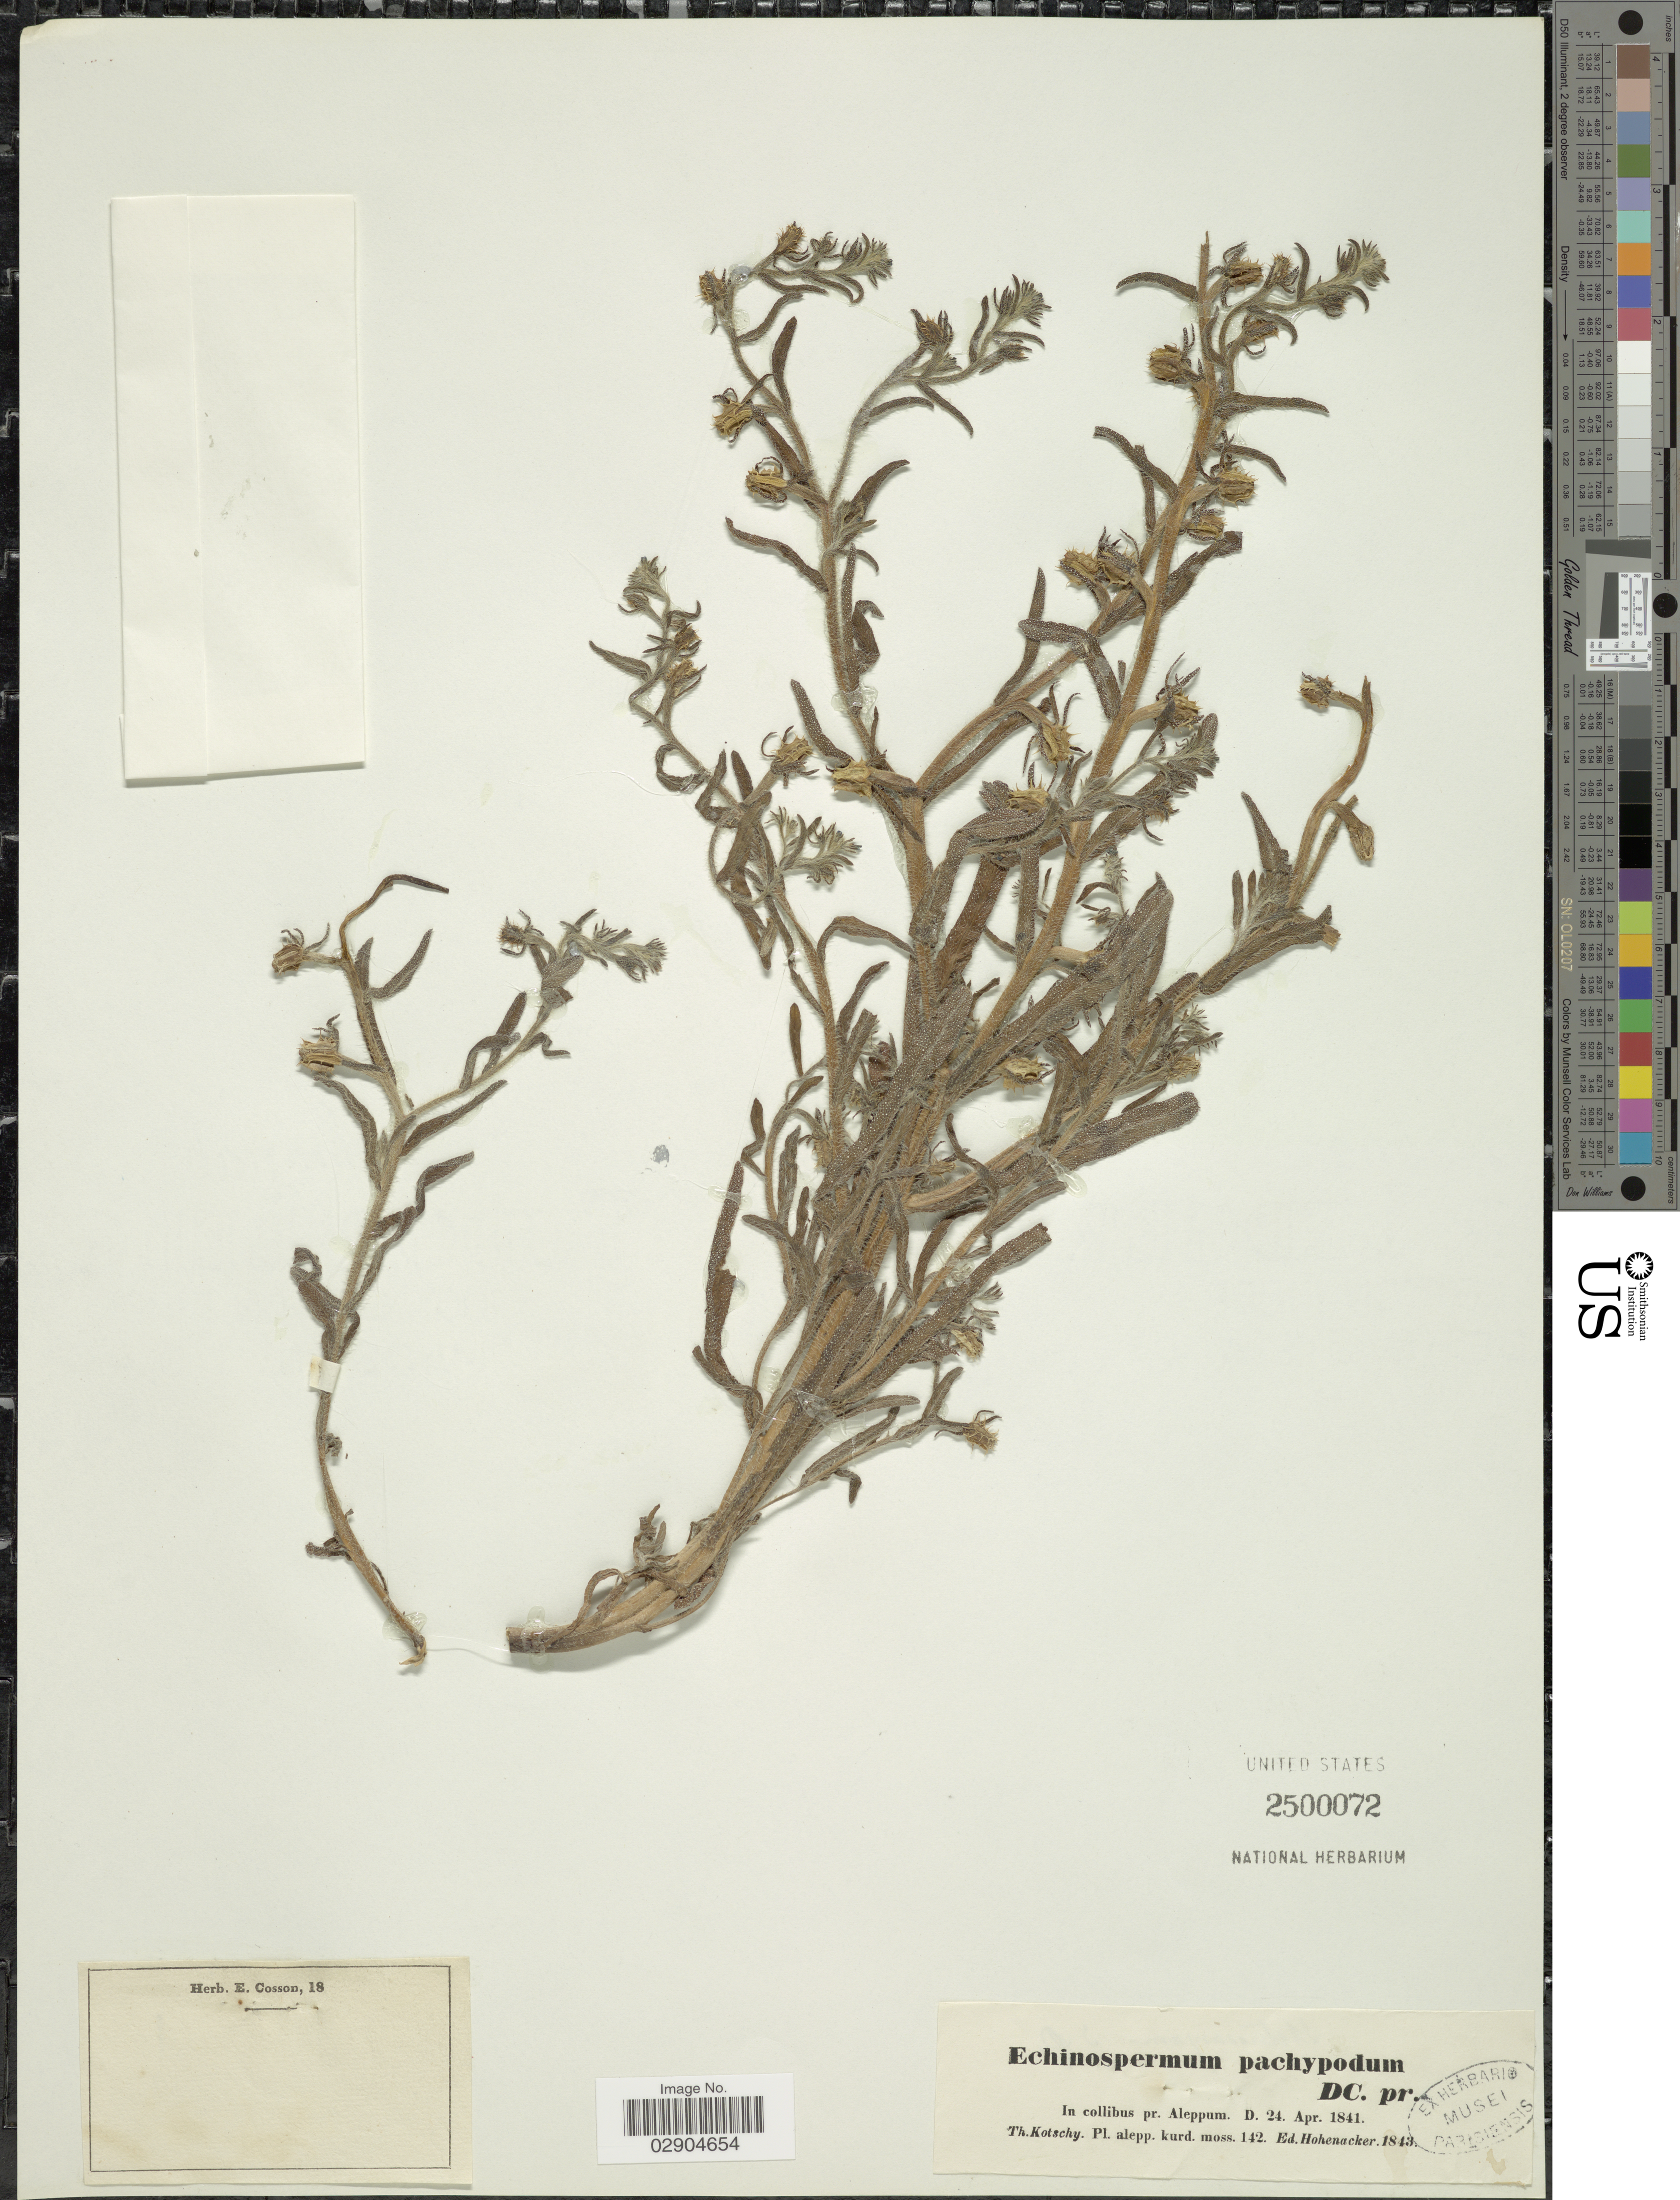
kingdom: Plantae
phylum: Tracheophyta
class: Magnoliopsida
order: Boraginales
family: Boraginaceae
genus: Suchtelenia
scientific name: Suchtelenia szovitsiana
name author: (Fisch. & C.A. Mey.) Sennikov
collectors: K. G. Kotschy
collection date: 1841-04-24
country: Syria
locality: In collibus pr. Aleppum.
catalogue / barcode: US 2500072